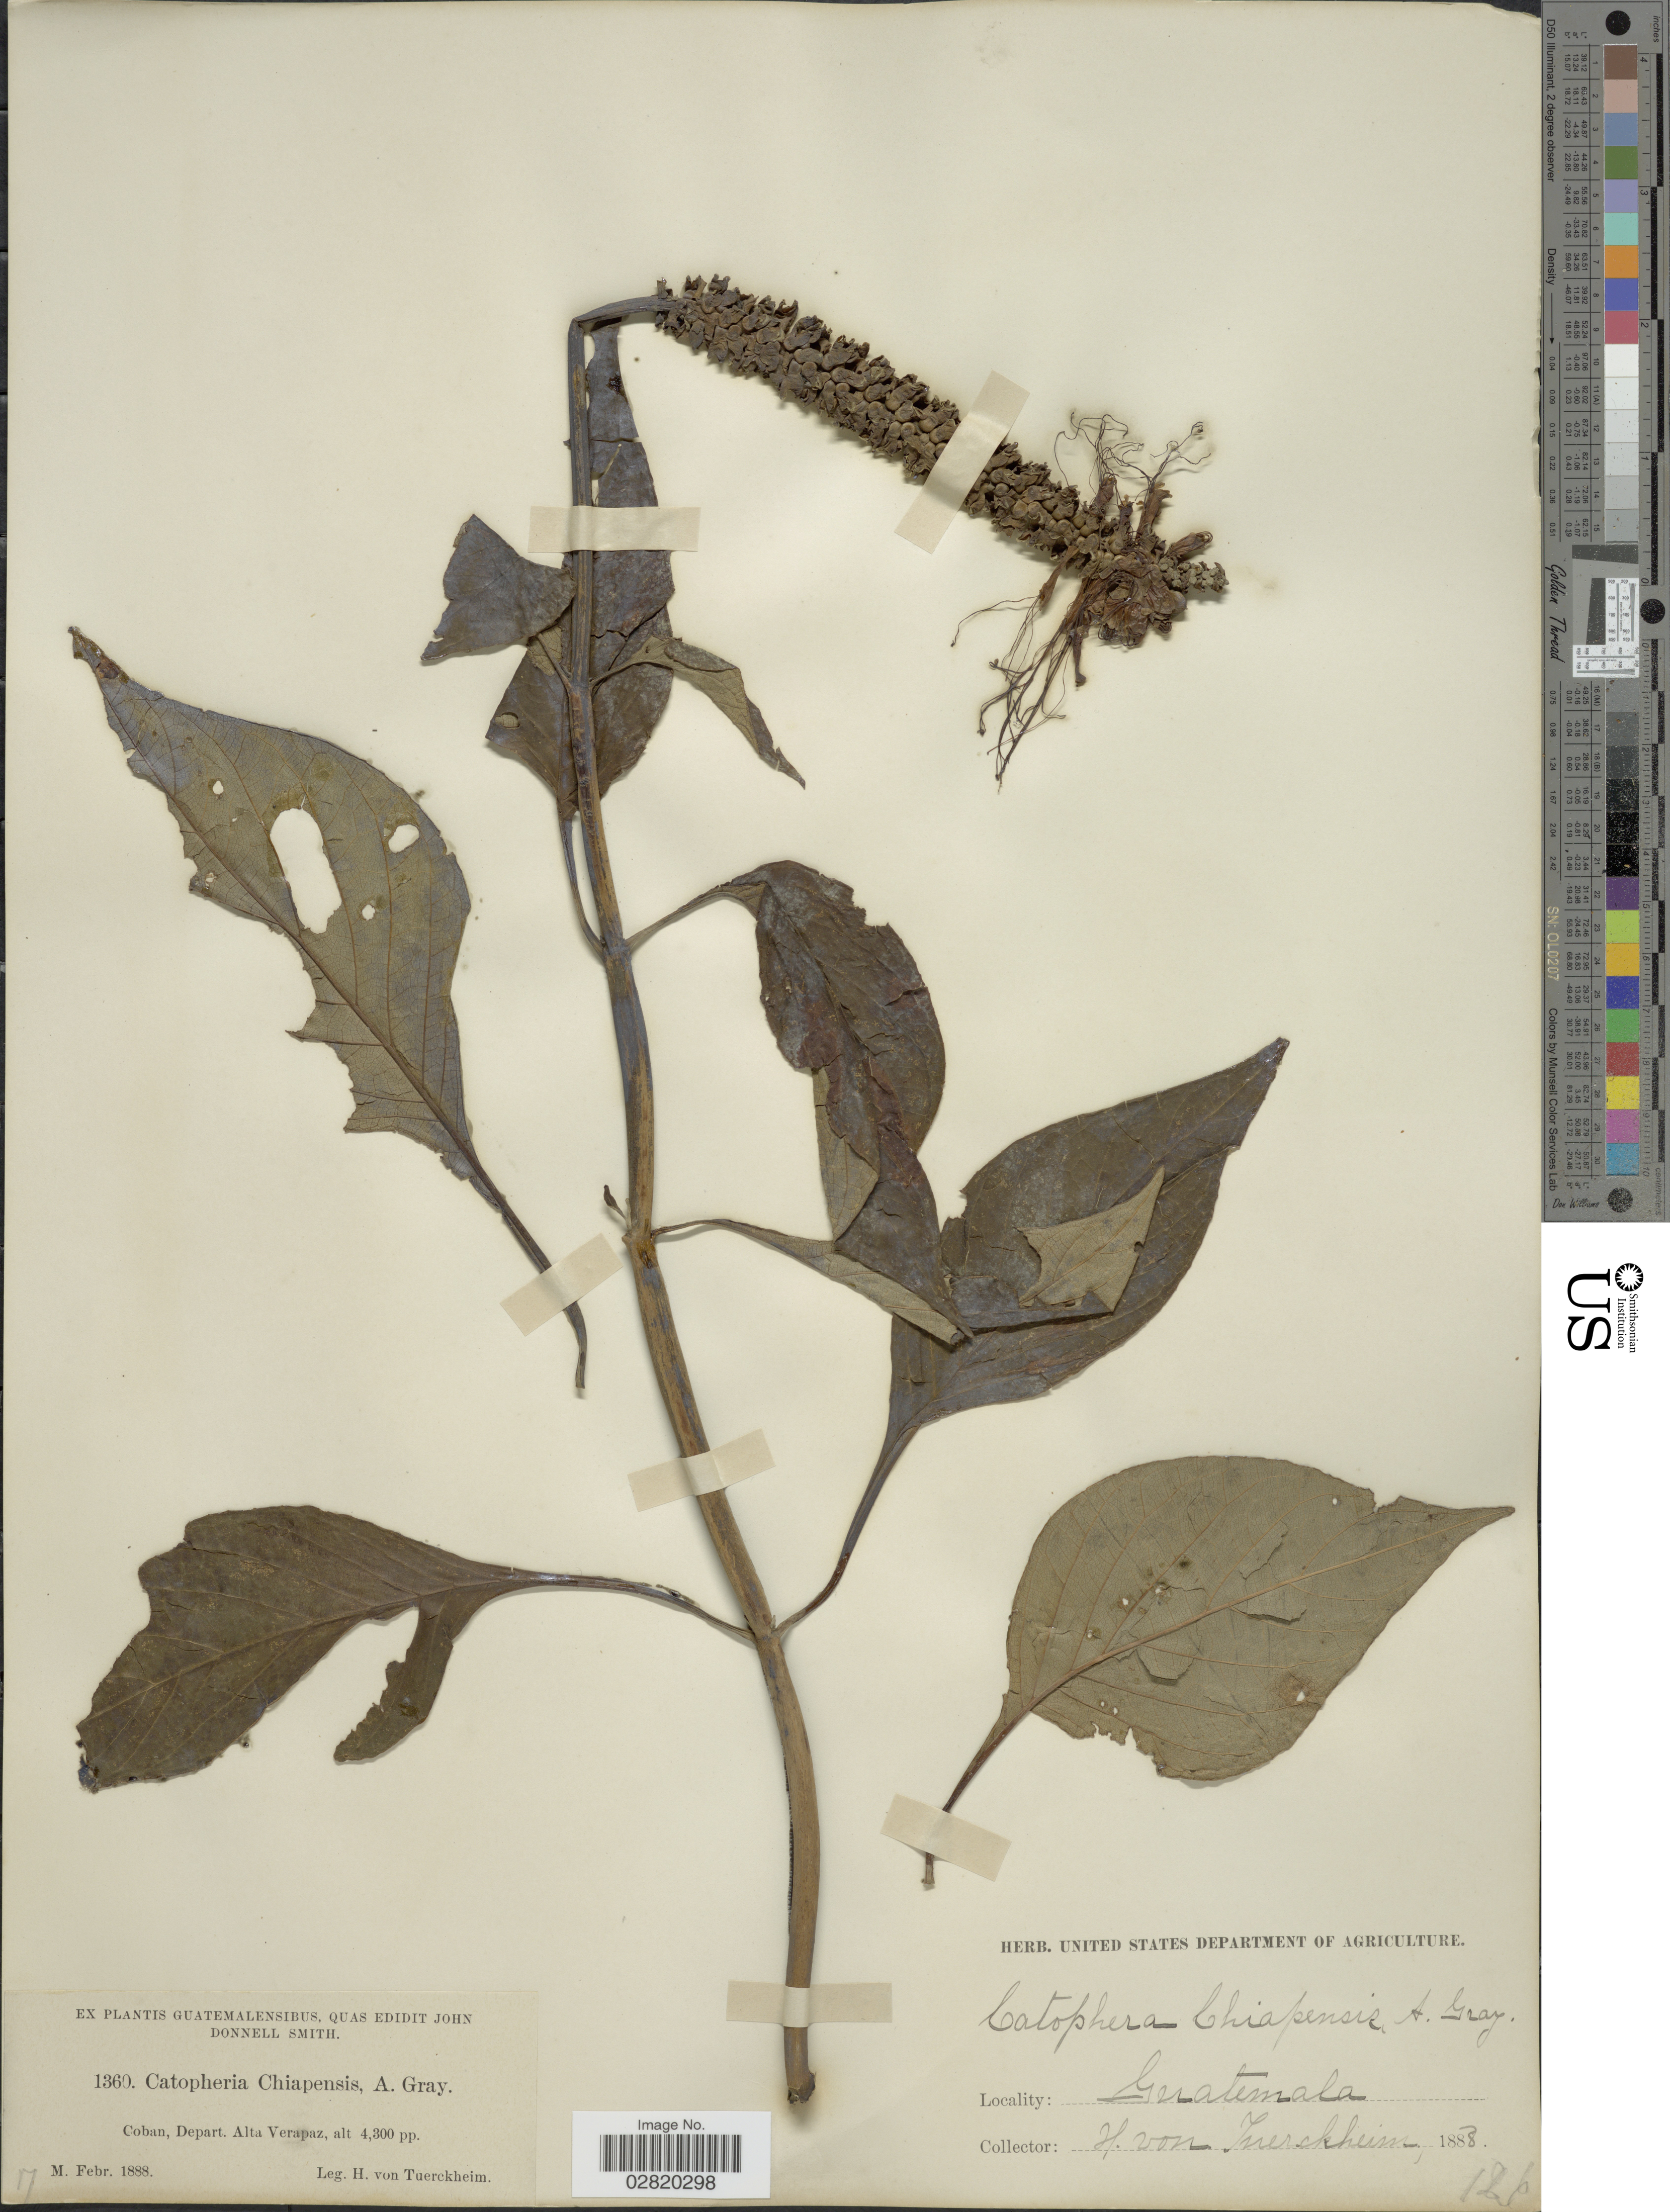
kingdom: Plantae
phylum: Tracheophyta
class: Magnoliopsida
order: Lamiales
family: Lamiaceae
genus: Catoferia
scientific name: Catoferia chiapensis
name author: A. Gray ex Benth.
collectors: H. von Türckheim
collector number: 1360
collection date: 1888-02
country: Guatemala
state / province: Alta Verapaz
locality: Coban, Depart. Alta Verapaz.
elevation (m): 1311